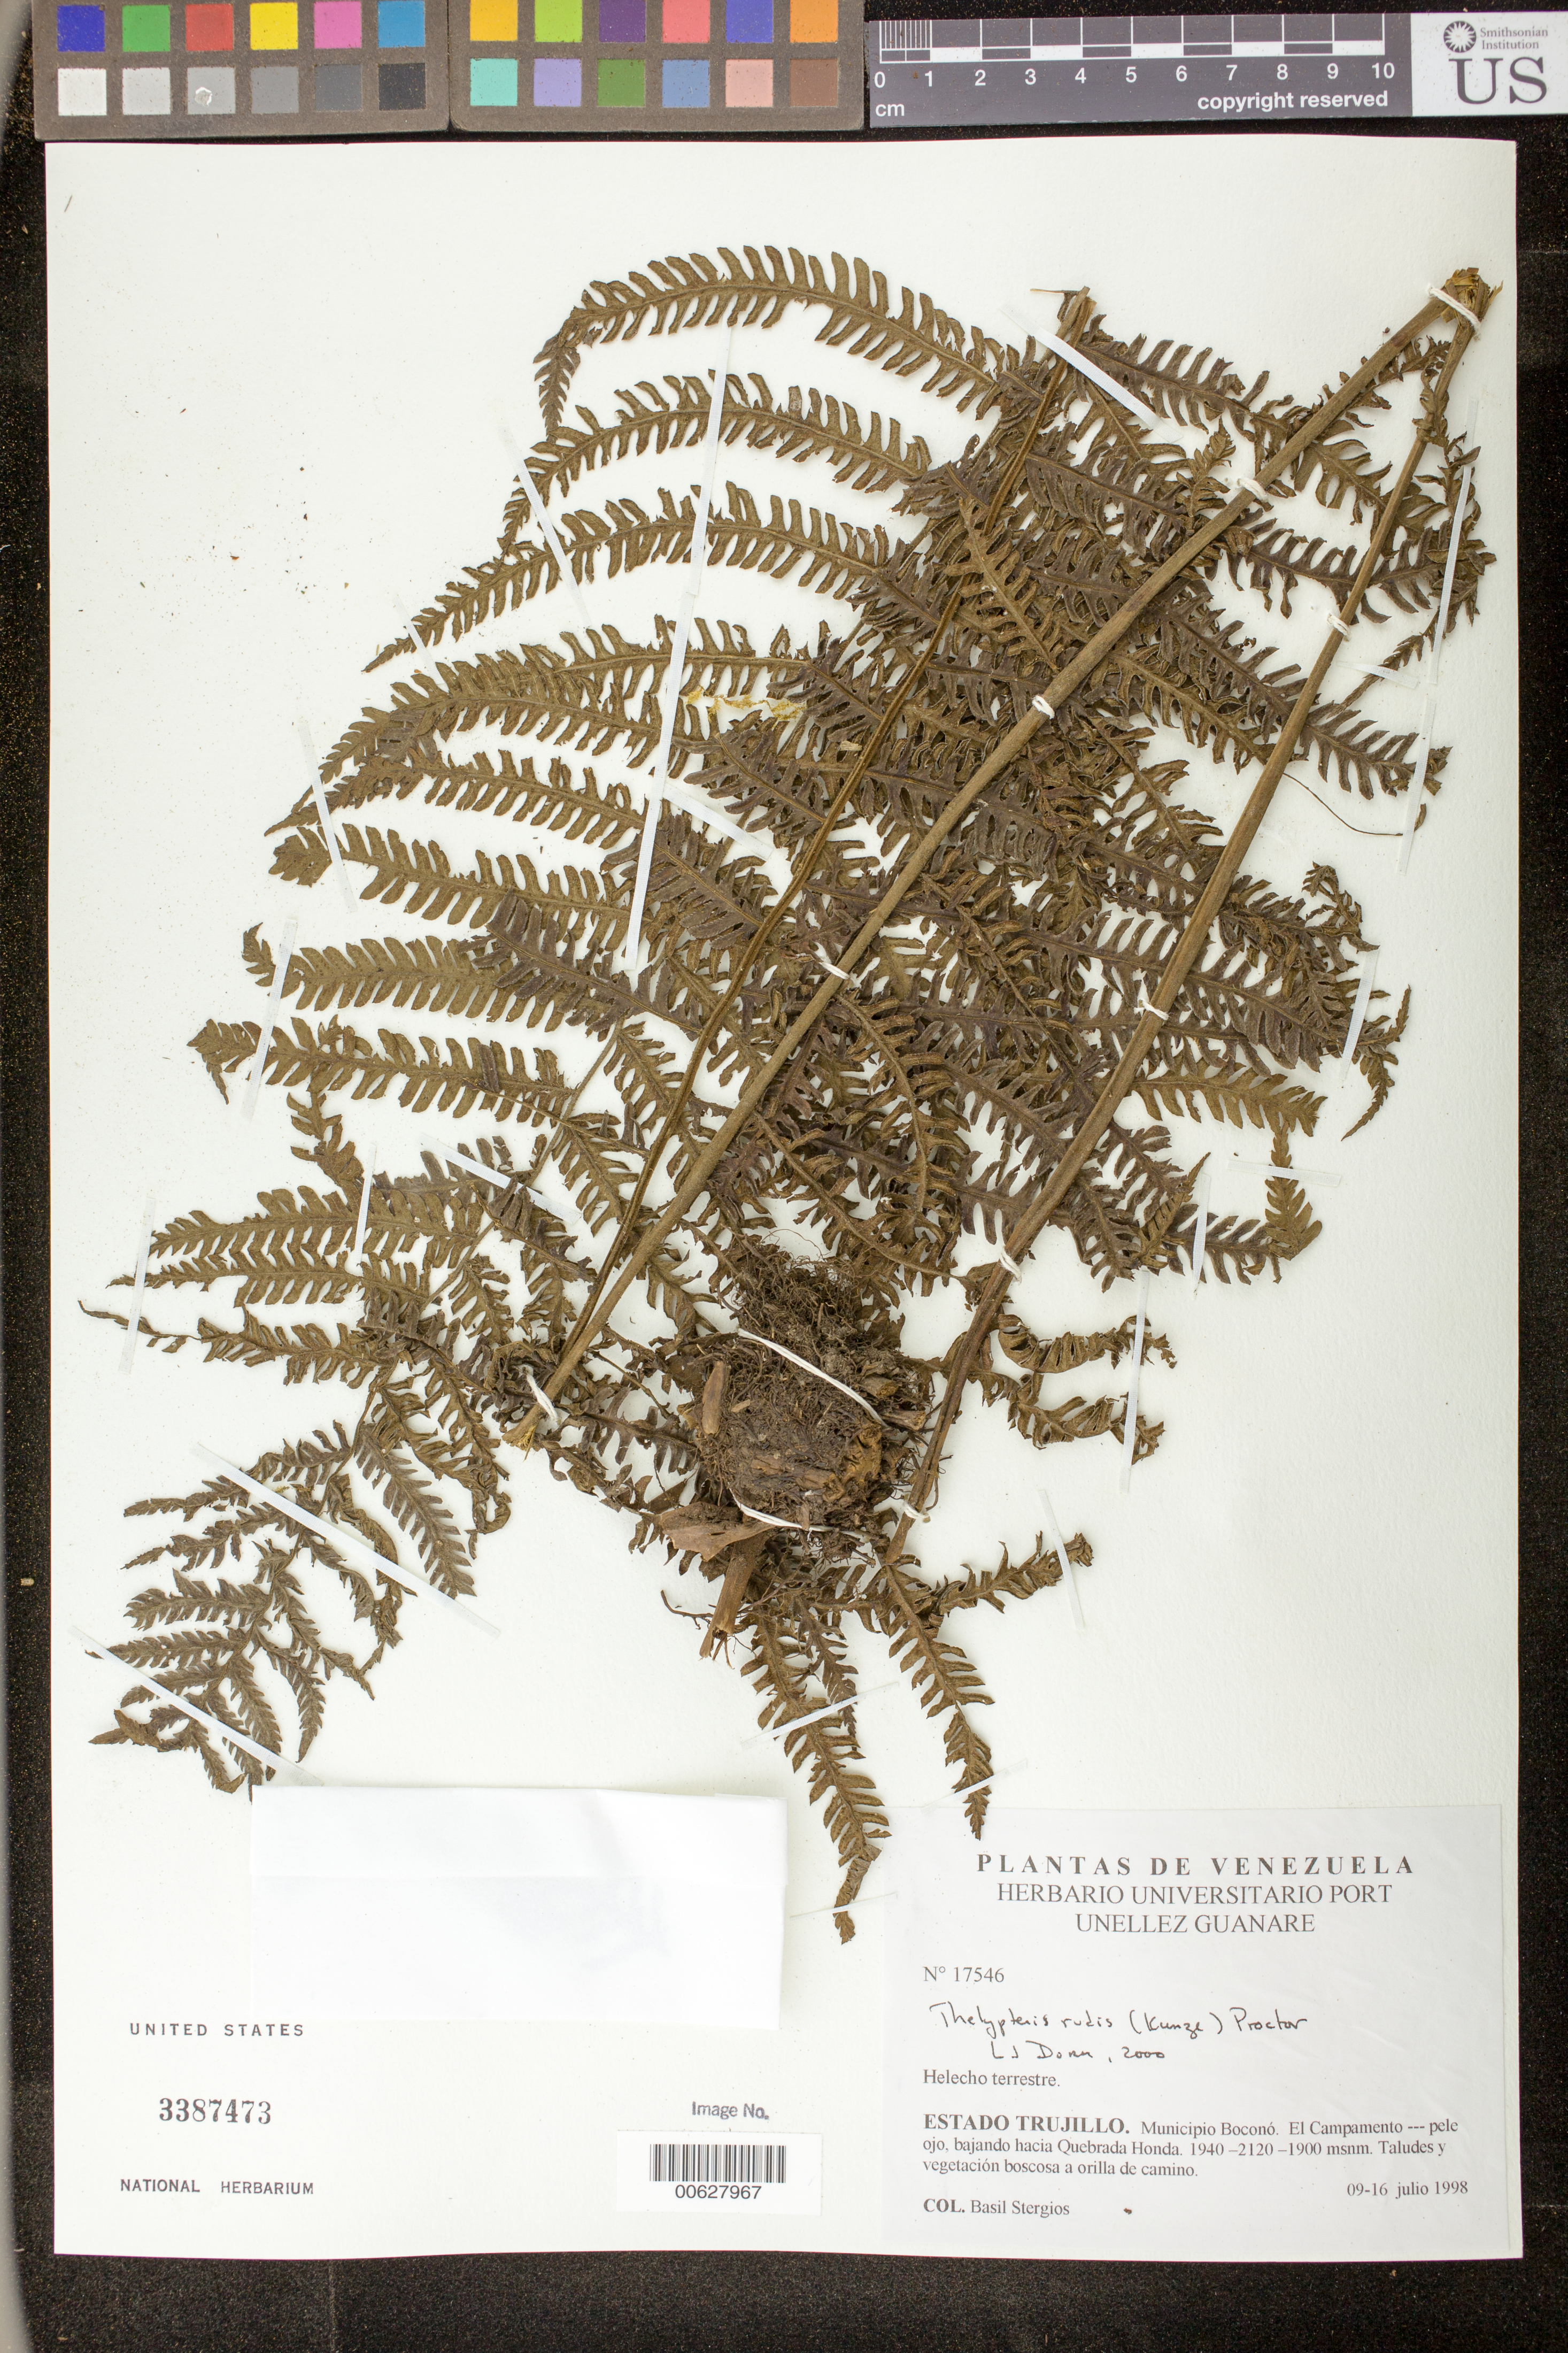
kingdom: Plantae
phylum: Tracheophyta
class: Polypodiopsida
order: Polypodiales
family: Thelypteridaceae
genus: Thelypteris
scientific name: Thelypteris rudis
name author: (Kuntze) Proctor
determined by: Dorr, L. J., (BOT), Smithsonian Institution - National Museum of Natural History (UNITED STATES)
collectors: B. G. Stergios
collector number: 17546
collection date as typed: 09 Jul 1998 to 16 Jul 1998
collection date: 1998-07-09/1998-07-16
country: Venezuela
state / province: Trujillo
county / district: Boconó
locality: Parque Nacional Guaramacal, El campamento-pele ojo, bajando hacia Quebrada Honda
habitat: Taludes y vegetación boscosa a orilla de camino.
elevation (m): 1900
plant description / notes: PORT, UC, US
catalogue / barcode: US 3387473